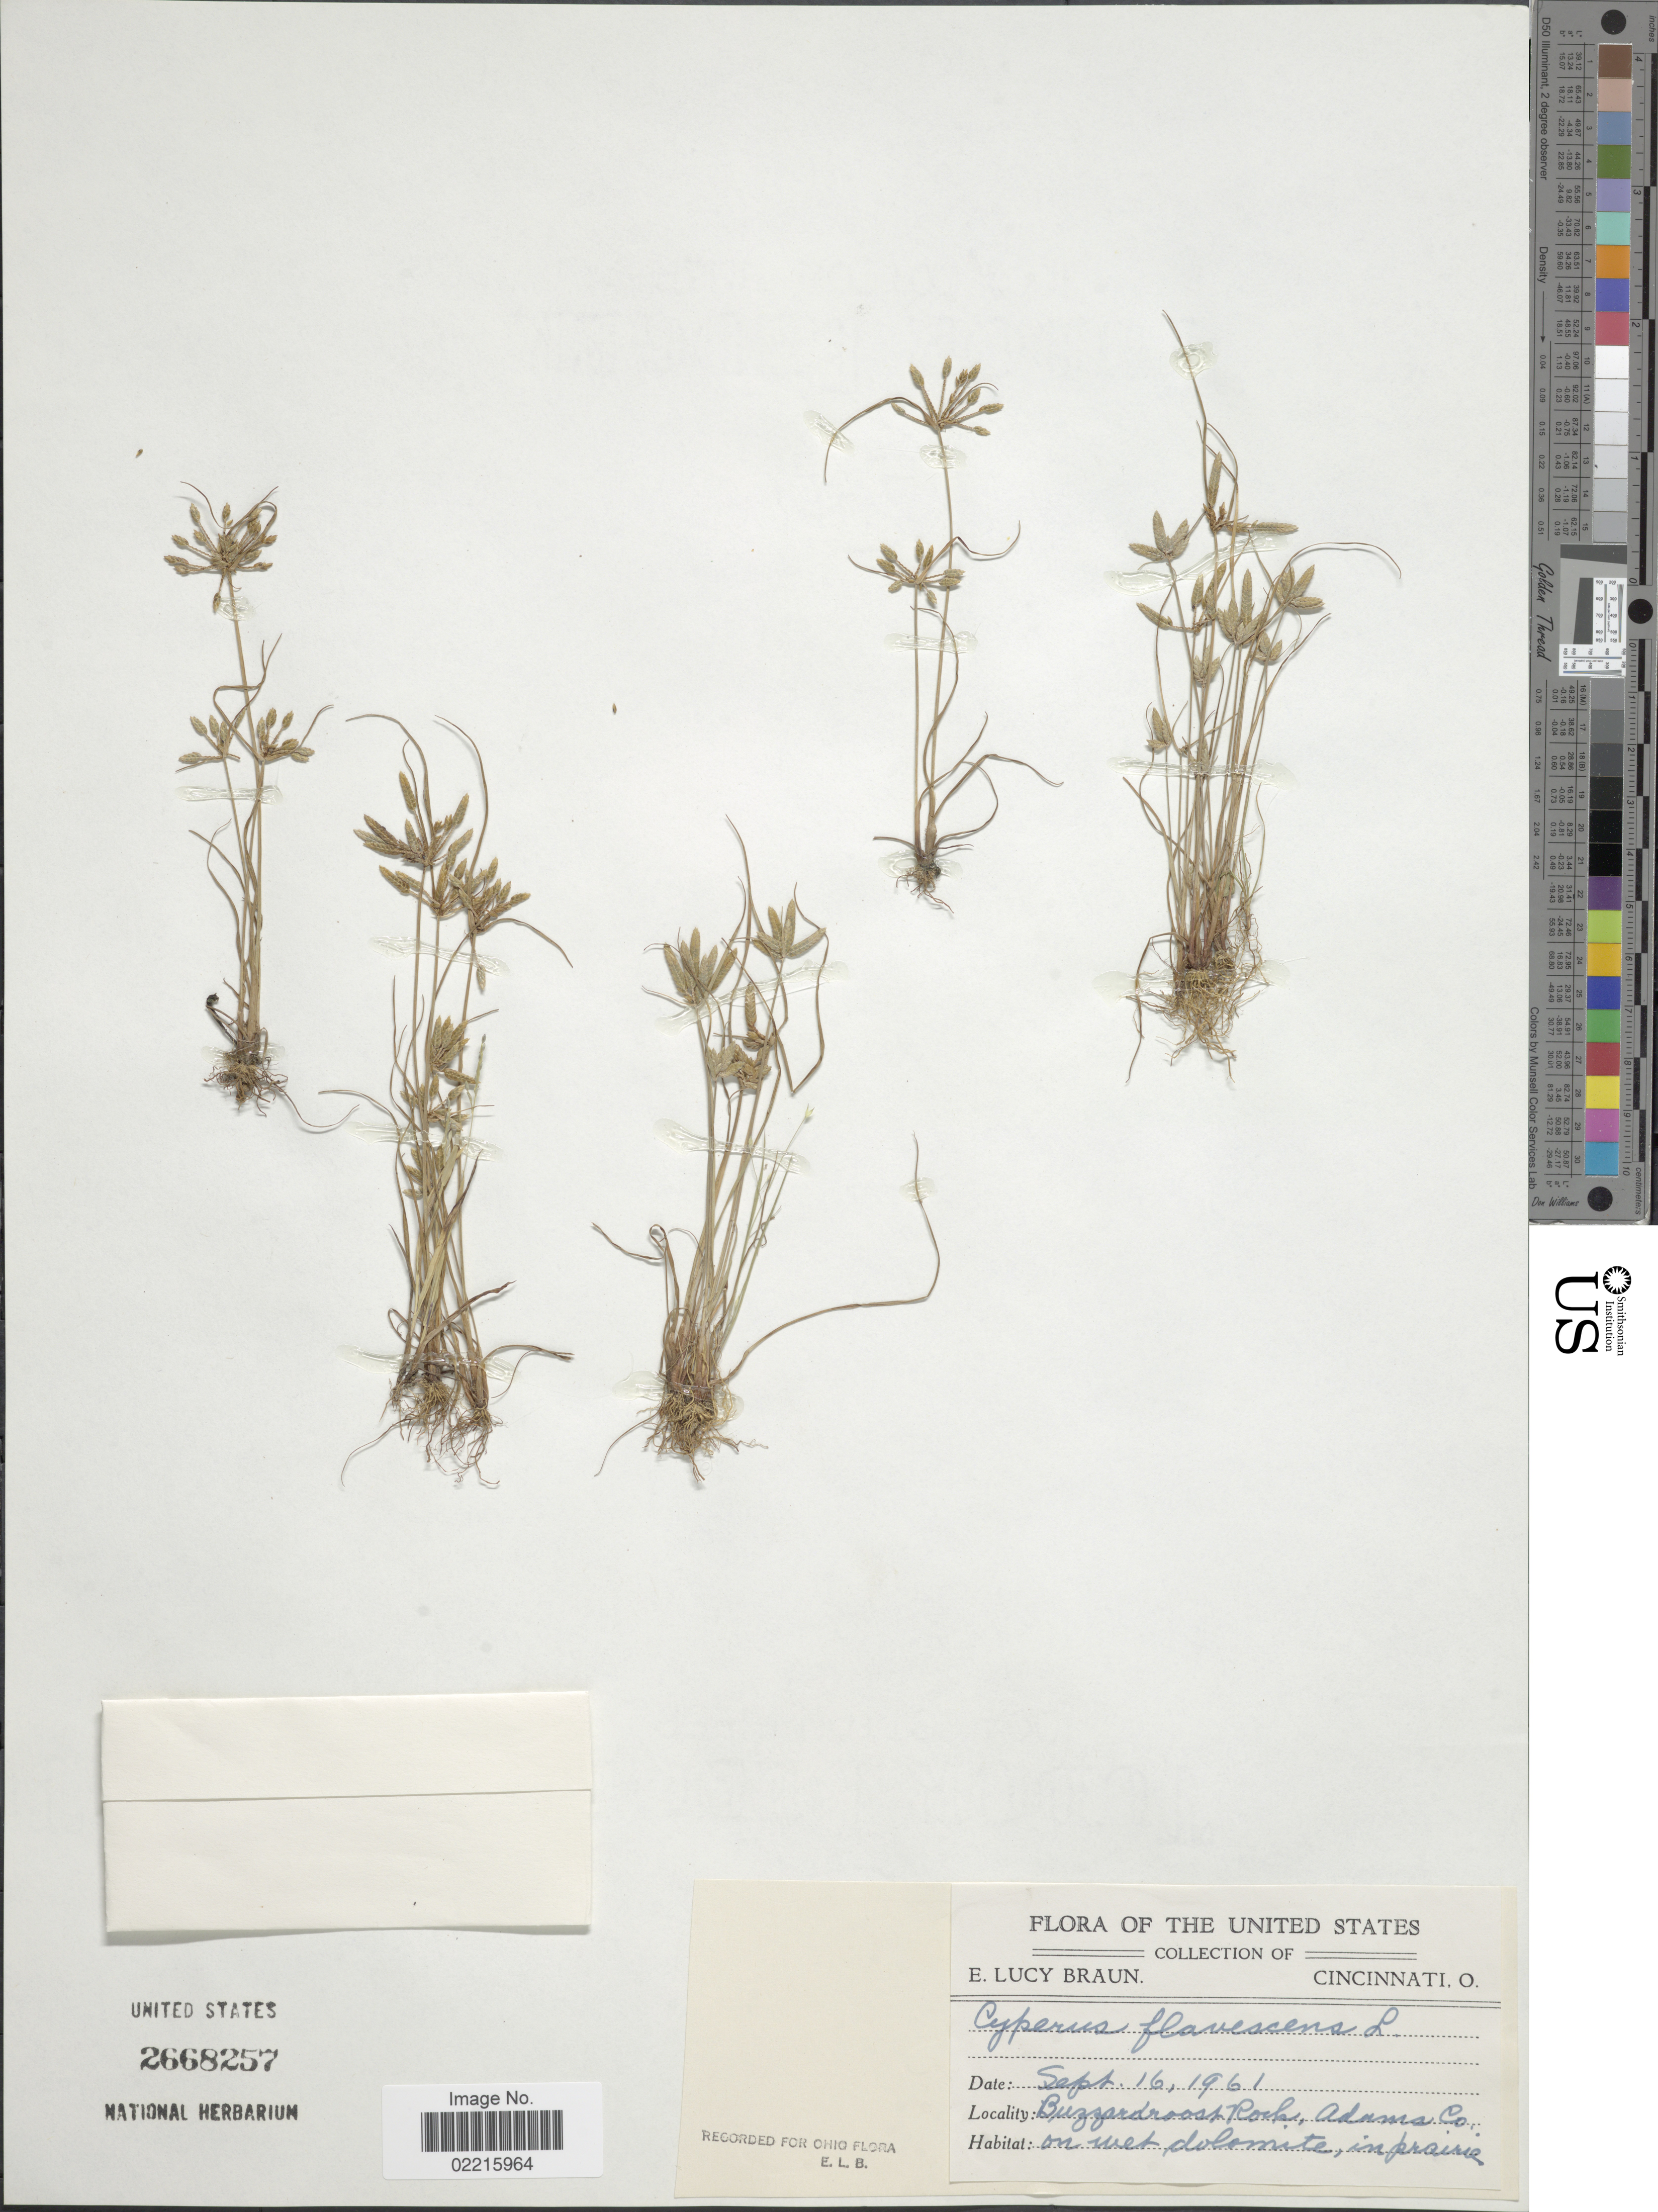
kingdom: Plantae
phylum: Tracheophyta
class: Liliopsida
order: Poales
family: Cyperaceae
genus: Cyperus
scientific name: Cyperus flavescens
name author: L.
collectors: E. L. Braun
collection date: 1961-09-16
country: United States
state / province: Ohio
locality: Buzzardroost Rock, Adams Co.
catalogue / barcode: US 2668257